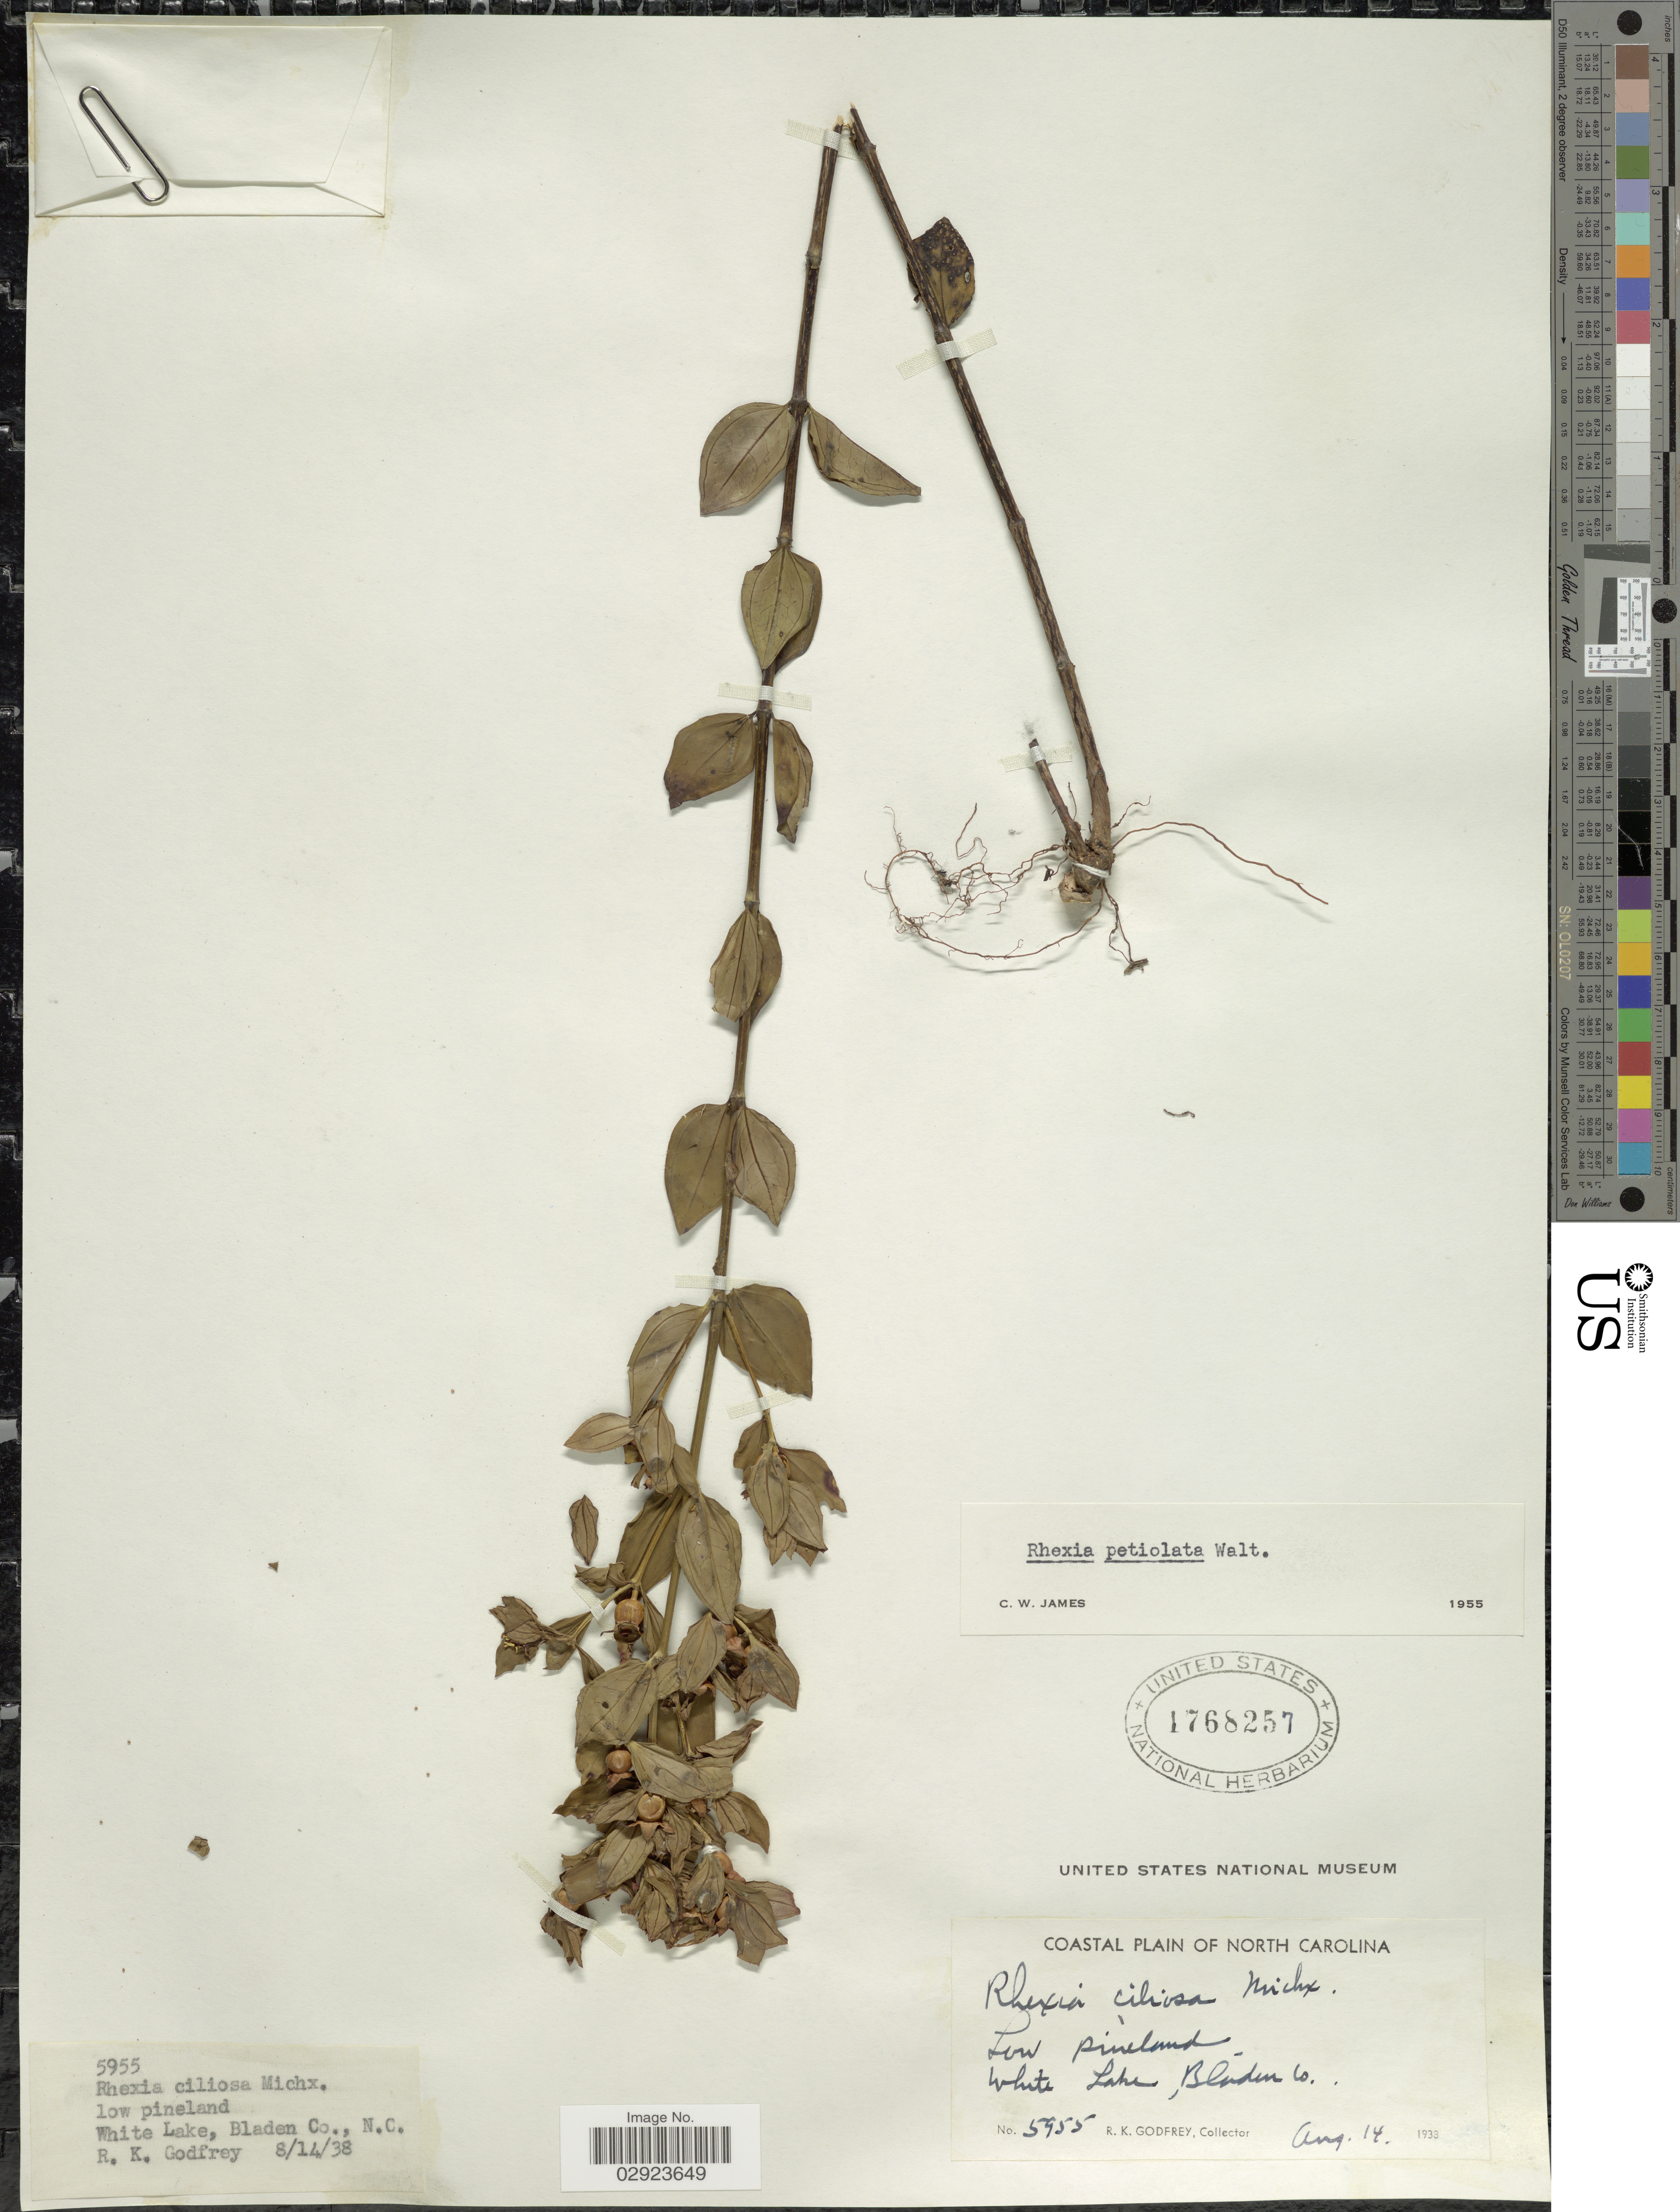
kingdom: Plantae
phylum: Tracheophyta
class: Magnoliopsida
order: Myrtales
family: Melastomataceae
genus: Rhexia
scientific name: Rhexia petiolata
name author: Walter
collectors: R. K. Godfrey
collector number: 5955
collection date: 1938-08-14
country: United States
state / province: North Carolina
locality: Coastal plain of North Carolina. White Lake, Bladen Co.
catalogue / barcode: US 1768257